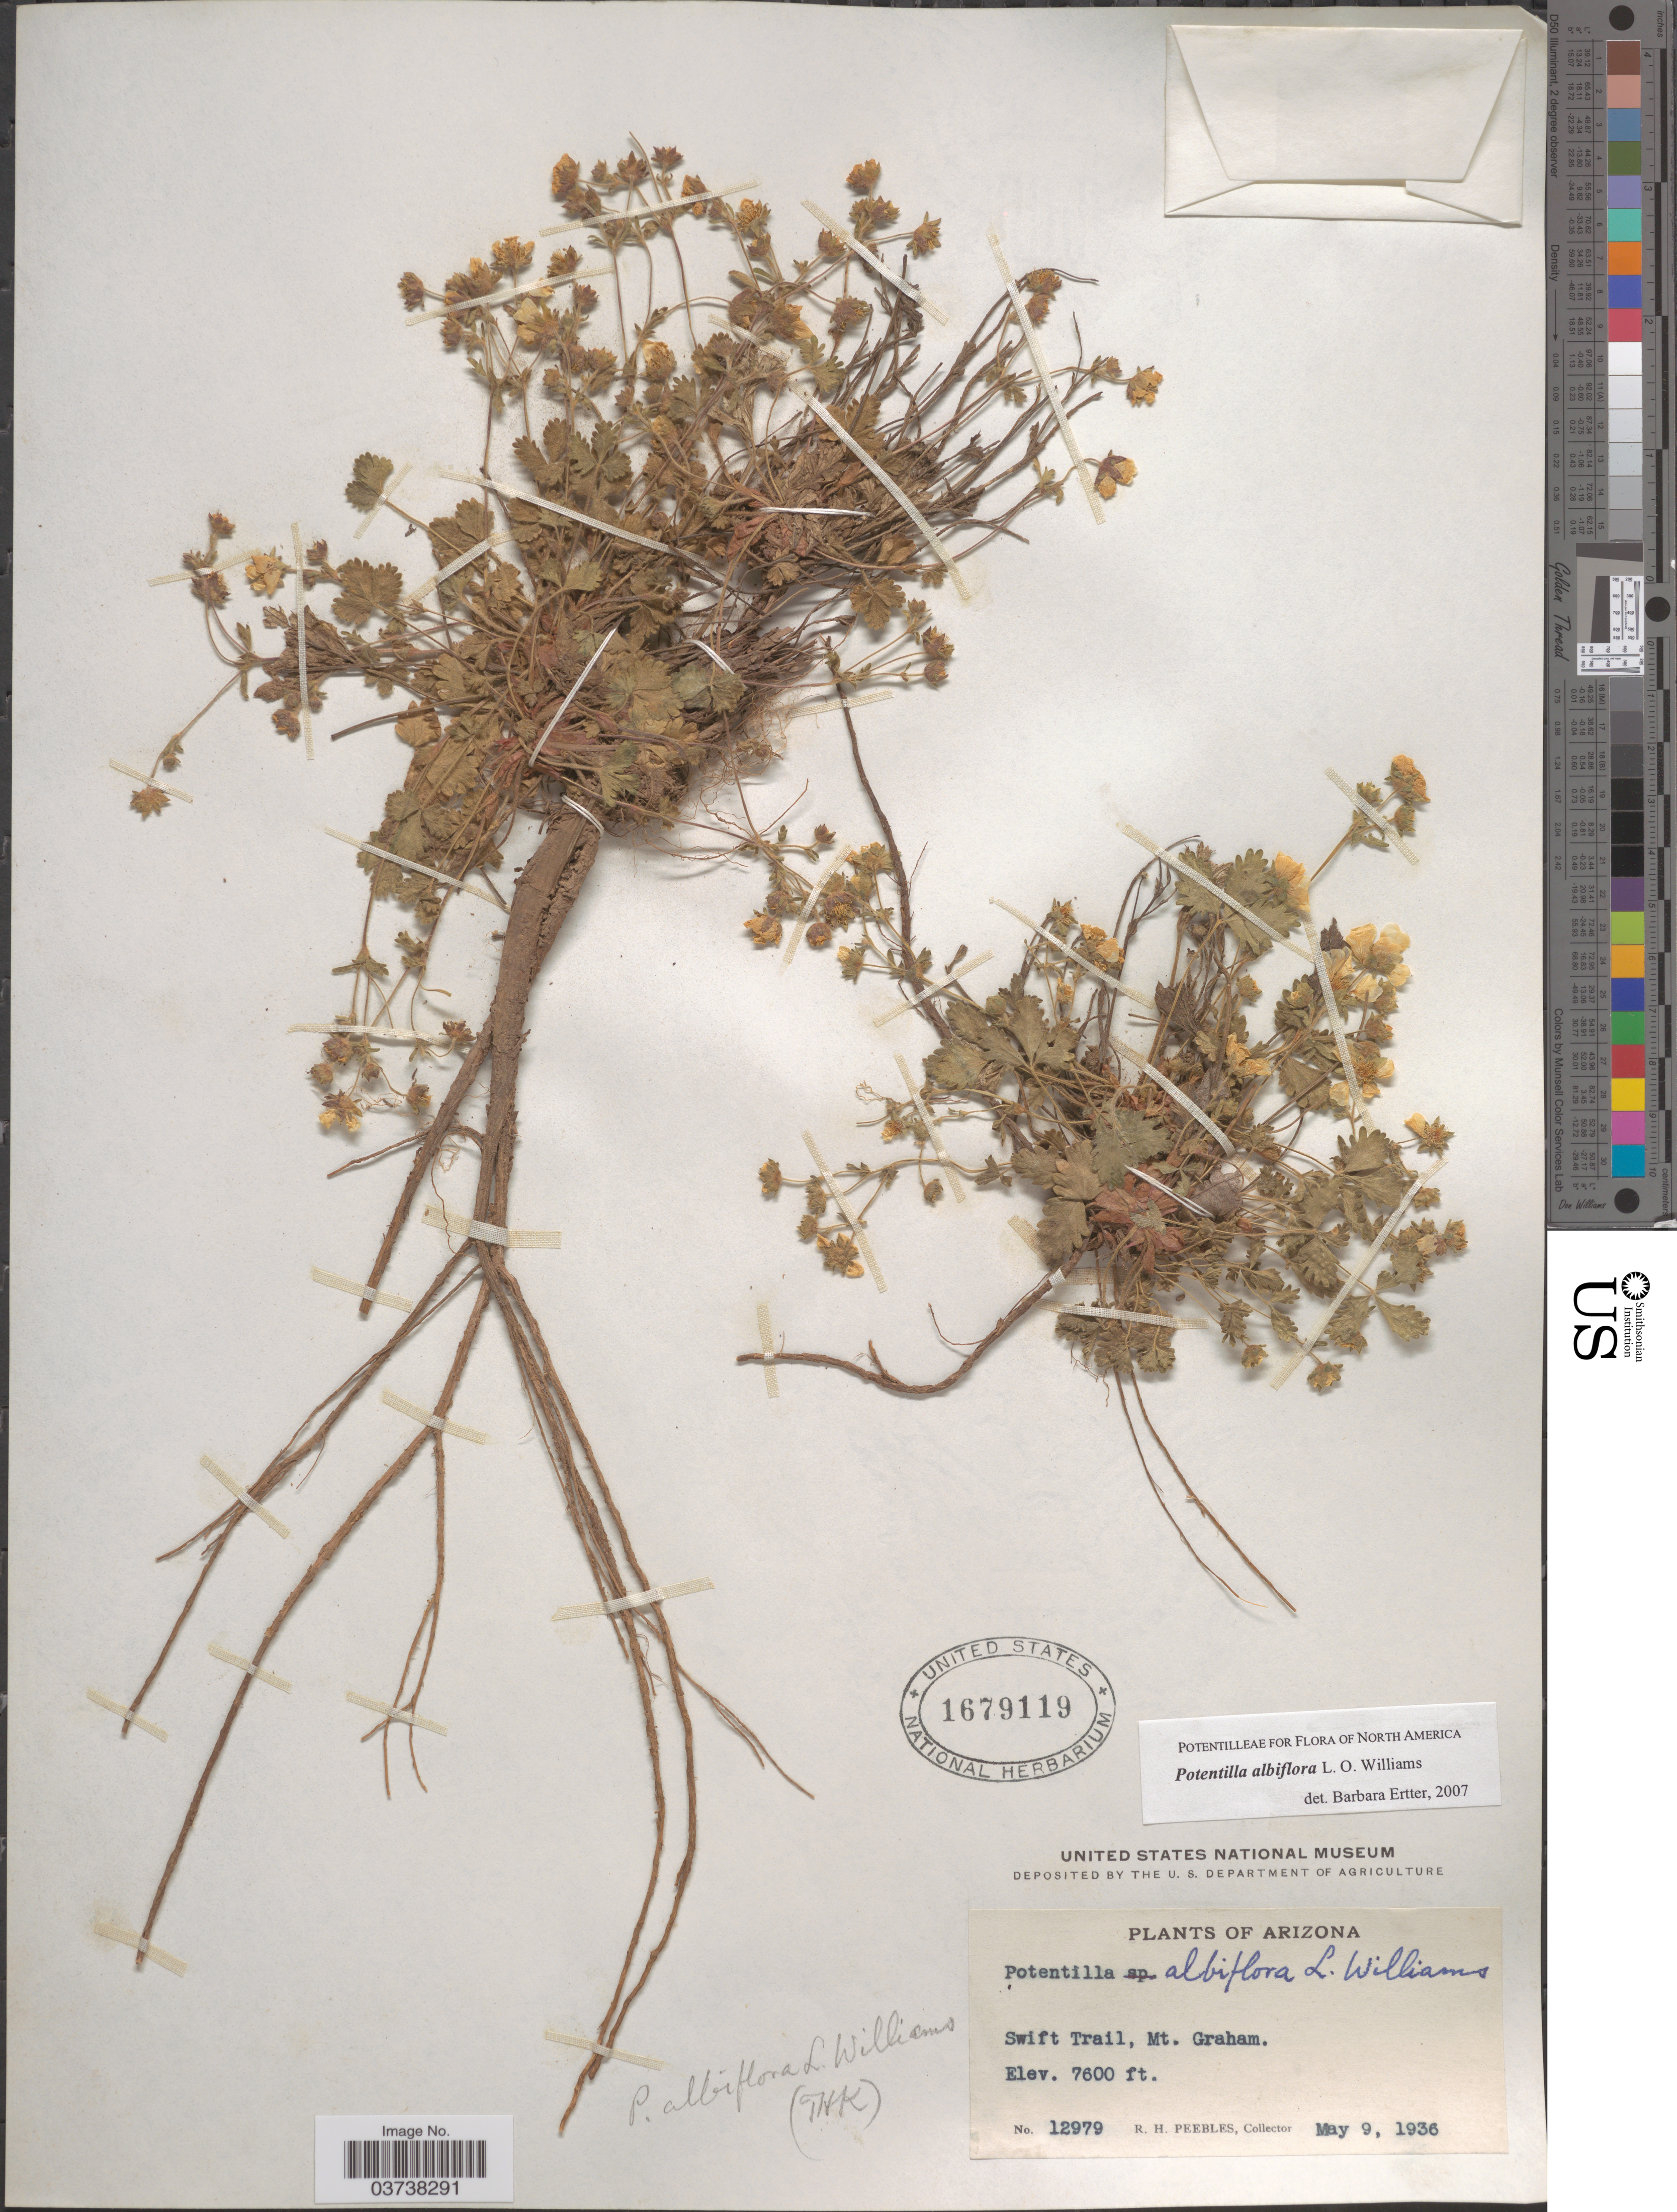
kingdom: Plantae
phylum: Tracheophyta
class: Magnoliopsida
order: Rosales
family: Rosaceae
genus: Potentilla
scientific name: Potentilla albiflora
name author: L.O. Williams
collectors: R. H. Peebles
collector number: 12979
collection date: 1936-05-09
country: United States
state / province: Arizona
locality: Swift Trail, Mt. Graham.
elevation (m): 2316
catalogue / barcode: US 1679119